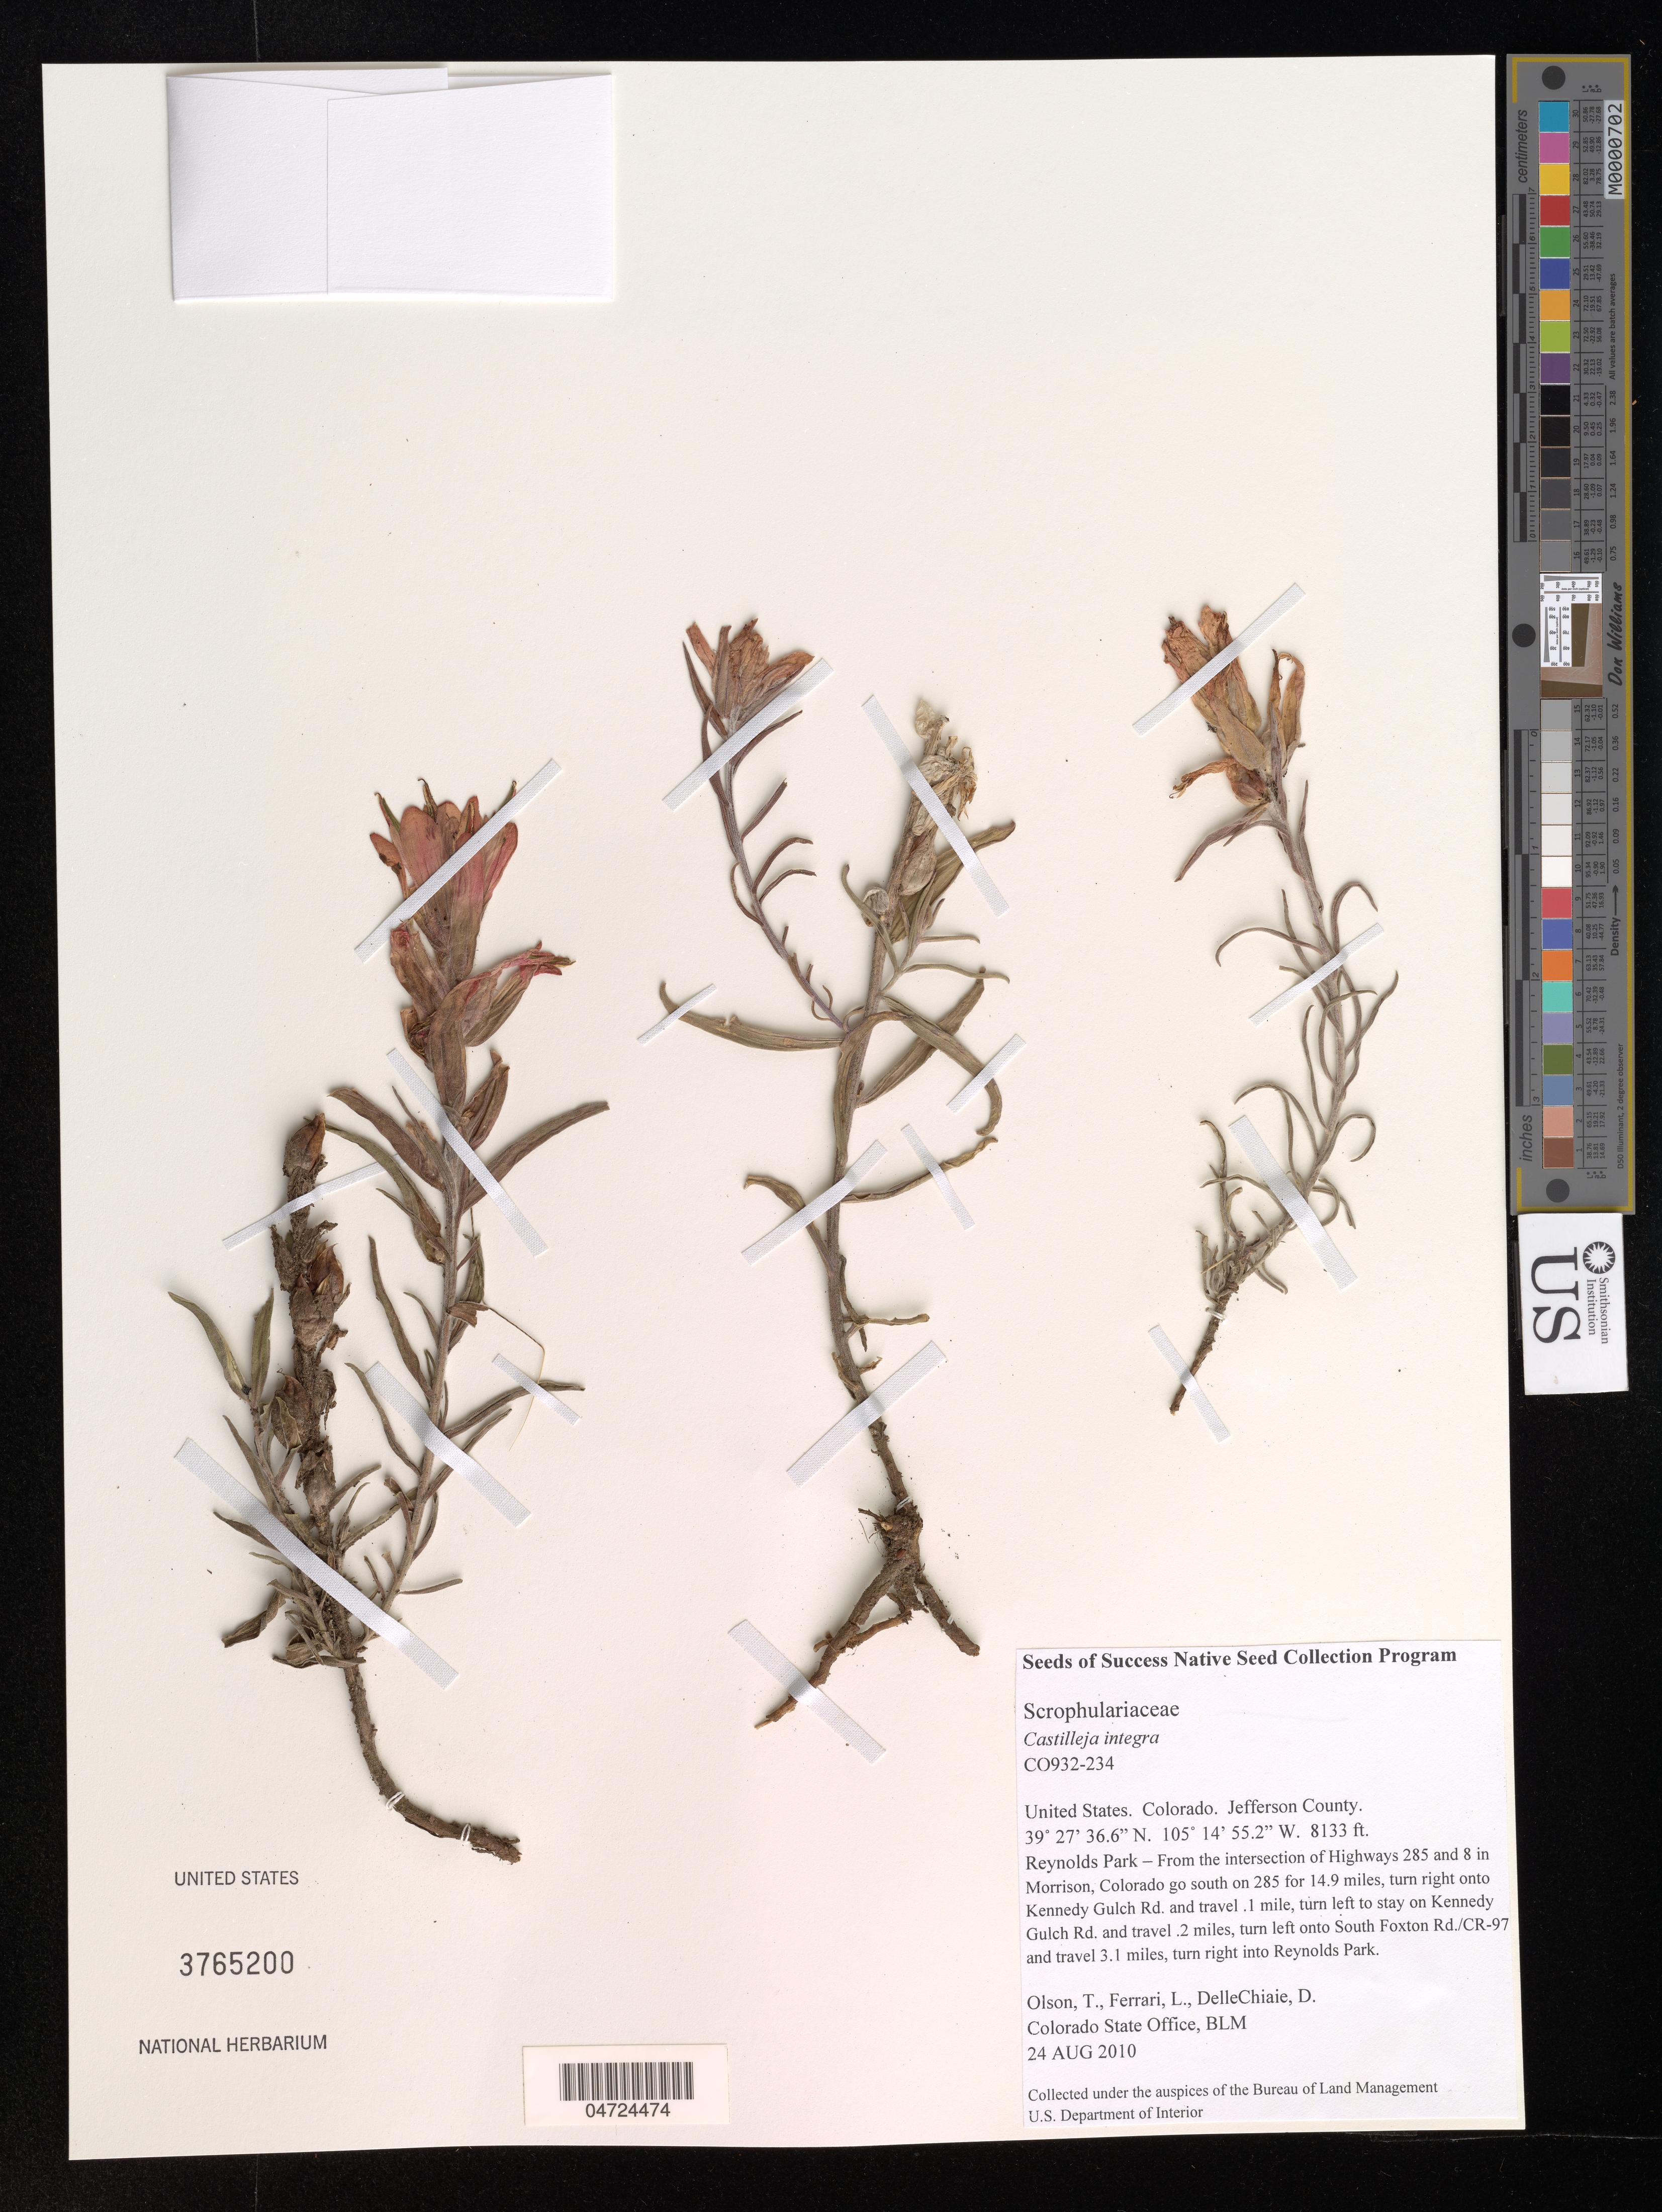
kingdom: Plantae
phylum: Tracheophyta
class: Magnoliopsida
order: Lamiales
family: Orobanchaceae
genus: Castilleja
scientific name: Castilleja integra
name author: A. Gray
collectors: T. Olson, L. Ferrari & D. DelleChiaie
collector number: CO932-234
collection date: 2010-08-24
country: United States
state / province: Colorado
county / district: Jefferson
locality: Jefferson County. Reynolds Park - From the intersection of Highways 285 and 8 in Morrison, Colorado go south on 285 for 14.9 miles, turn right onto Kennedy Gulch Rd. and travel .1 mile, turn left to stay on Kennedy Gulch Rd. and travel .2 miles, turn left onto South Foxton Rd./CR-97 and travel 3.1 miles, turn right into Reynolds Park.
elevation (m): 2479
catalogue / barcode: US 3765200